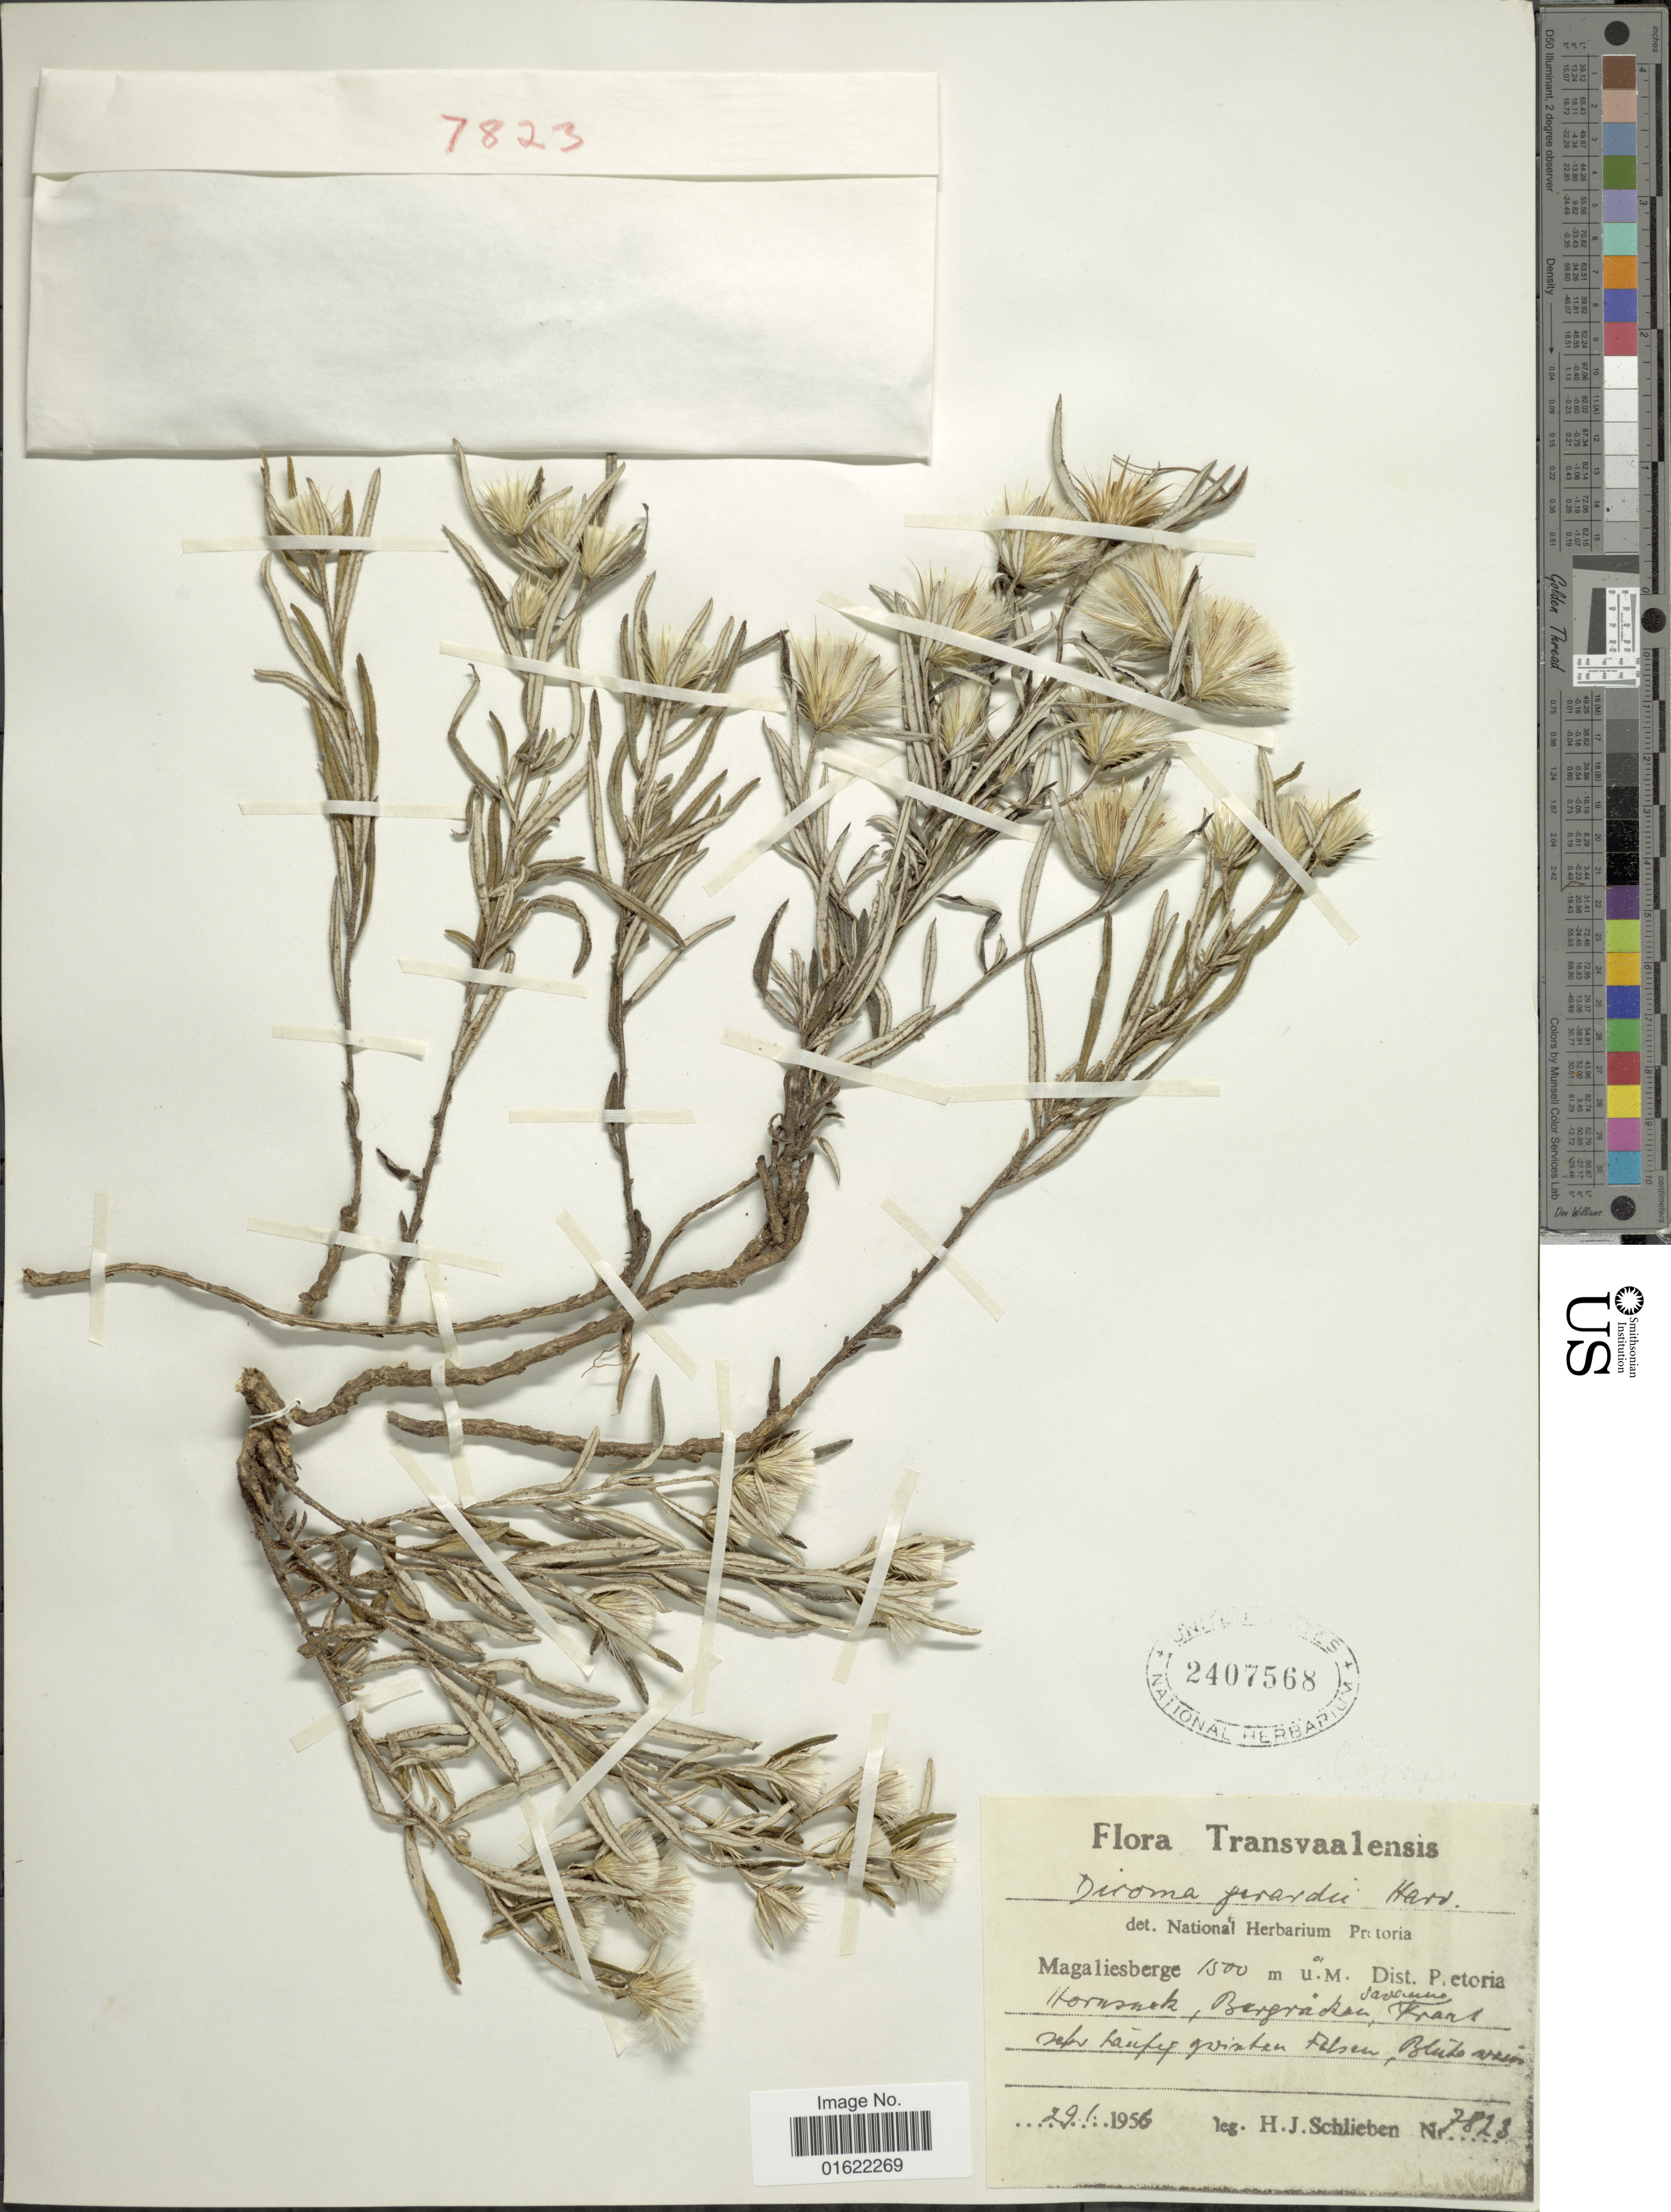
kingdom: Plantae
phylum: Tracheophyta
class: Magnoliopsida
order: Asterales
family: Asteraceae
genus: Dicoma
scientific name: Dicoma gerrardii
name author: Harv. ex F. C. Wilson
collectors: H. J. Schlieben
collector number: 7823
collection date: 1956-01-29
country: South Africa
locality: Transvaalensis, Magaliesberge Dist. Pretoria. Hornsnek, Bergraker Savanne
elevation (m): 1500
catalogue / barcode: US 2407568